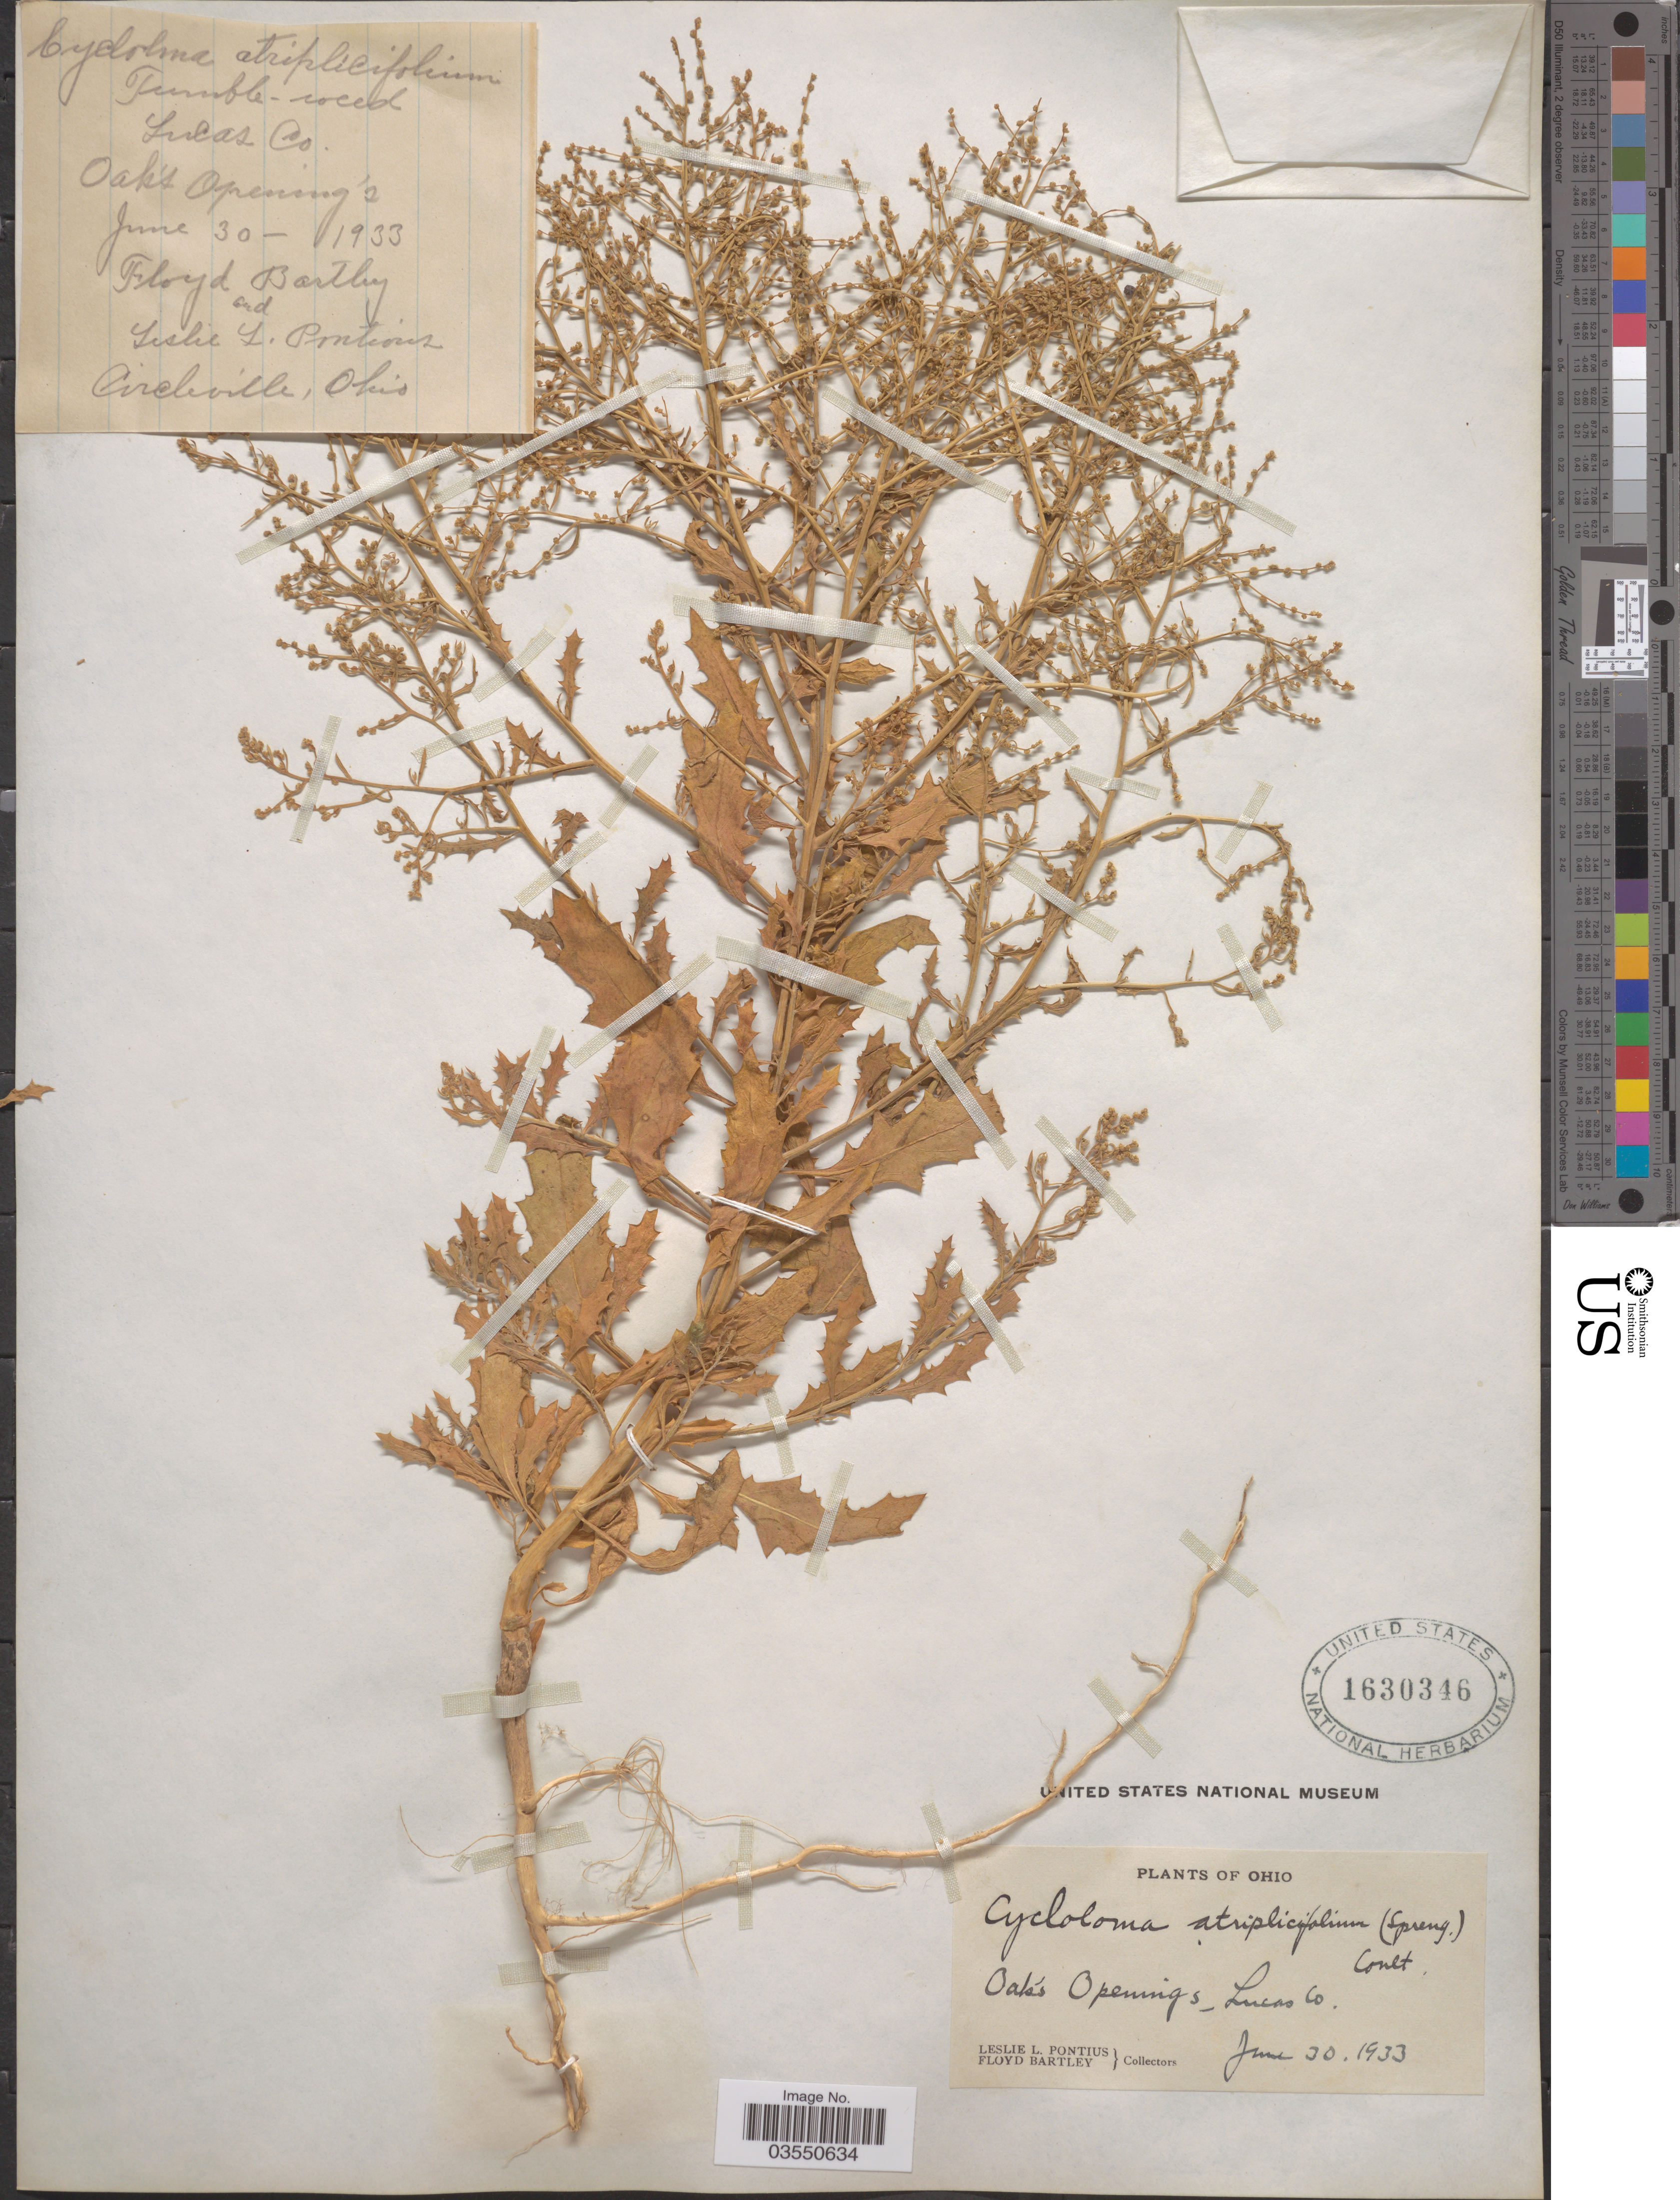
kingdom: Plantae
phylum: Tracheophyta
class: Magnoliopsida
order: Caryophyllales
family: Amaranthaceae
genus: Dysphania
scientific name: Dysphania atriplicifolia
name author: (Spreng.) G. Kadereit et al.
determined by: U.S. National Herbarium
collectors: L. L. Pontious & F. Bartley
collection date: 1933-06-30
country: United States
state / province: Ohio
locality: Oak's Openings, Lucas Co. Circleville.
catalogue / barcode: US 1630346